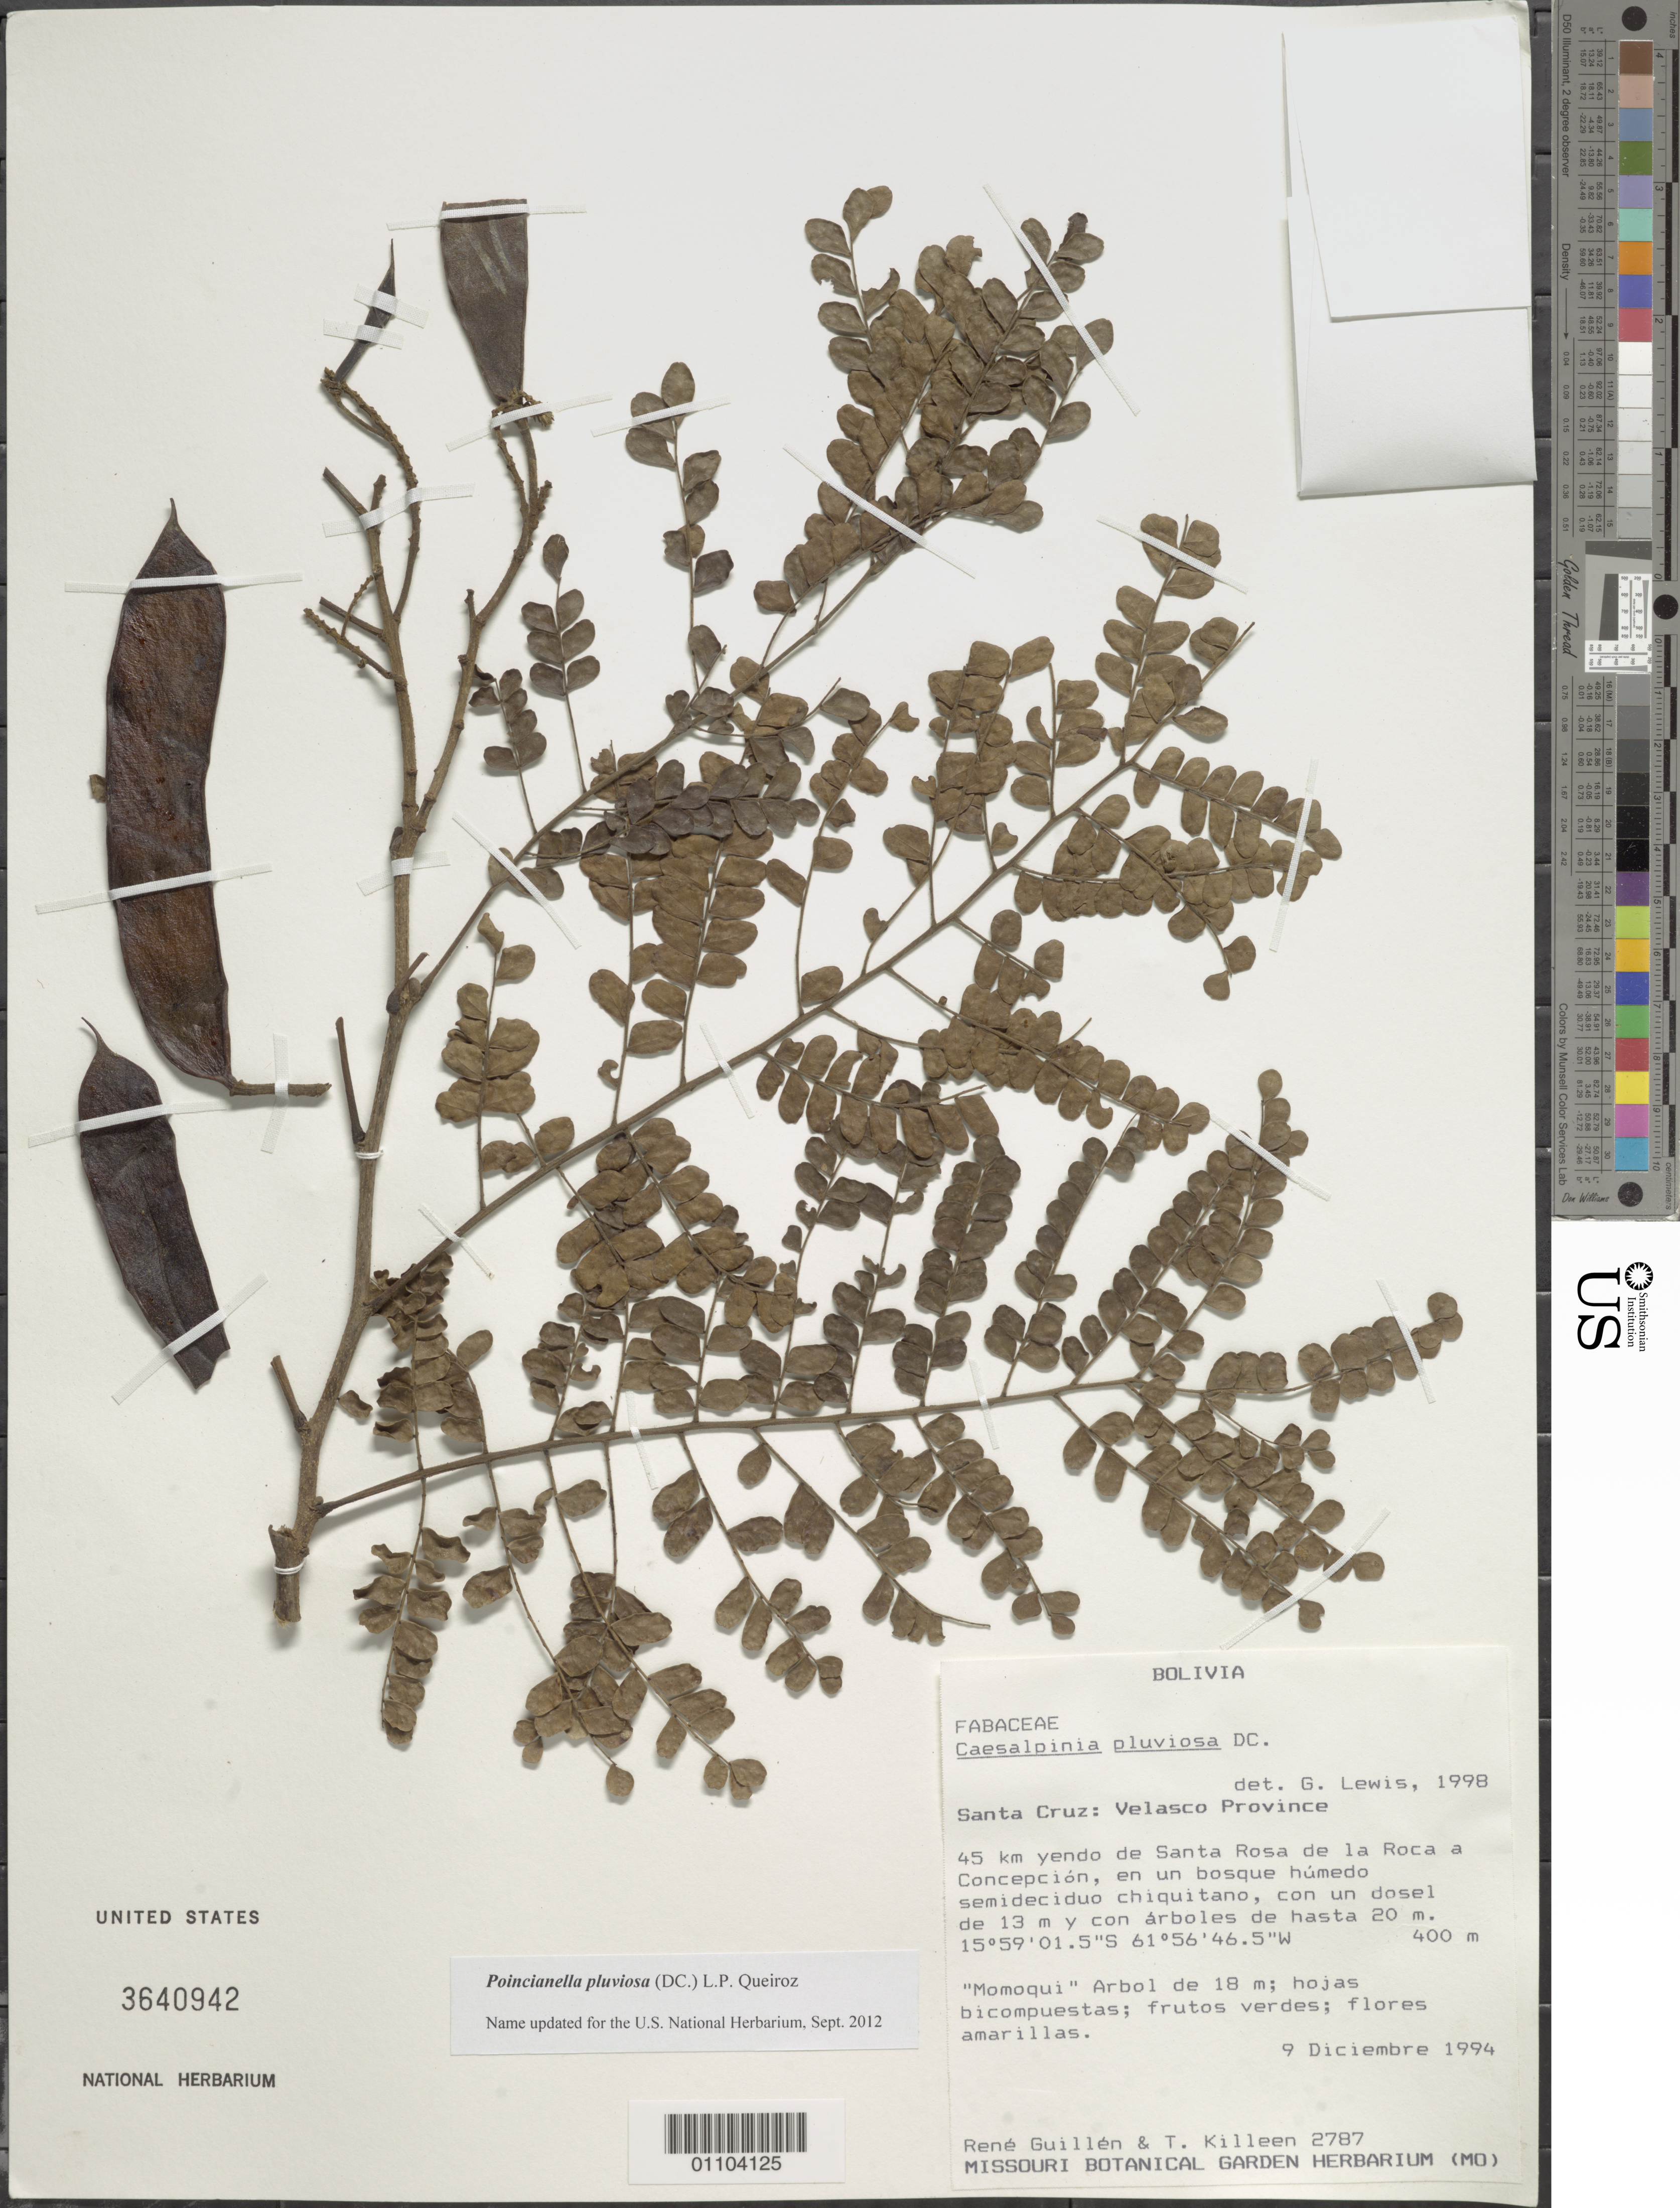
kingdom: Plantae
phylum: Tracheophyta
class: Magnoliopsida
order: Fabales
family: Fabaceae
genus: Cenostigma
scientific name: Cenostigma pluviosum var. pluviosum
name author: (DC.) Gagnon & G.P. Lewis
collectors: R. Guillén V. & T. J. Killeen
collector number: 2787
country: Bolivia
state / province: Santa Cruz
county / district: Velasco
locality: Santa Rosa de la Roca a Concepcion.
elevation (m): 400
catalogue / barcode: US 3640942